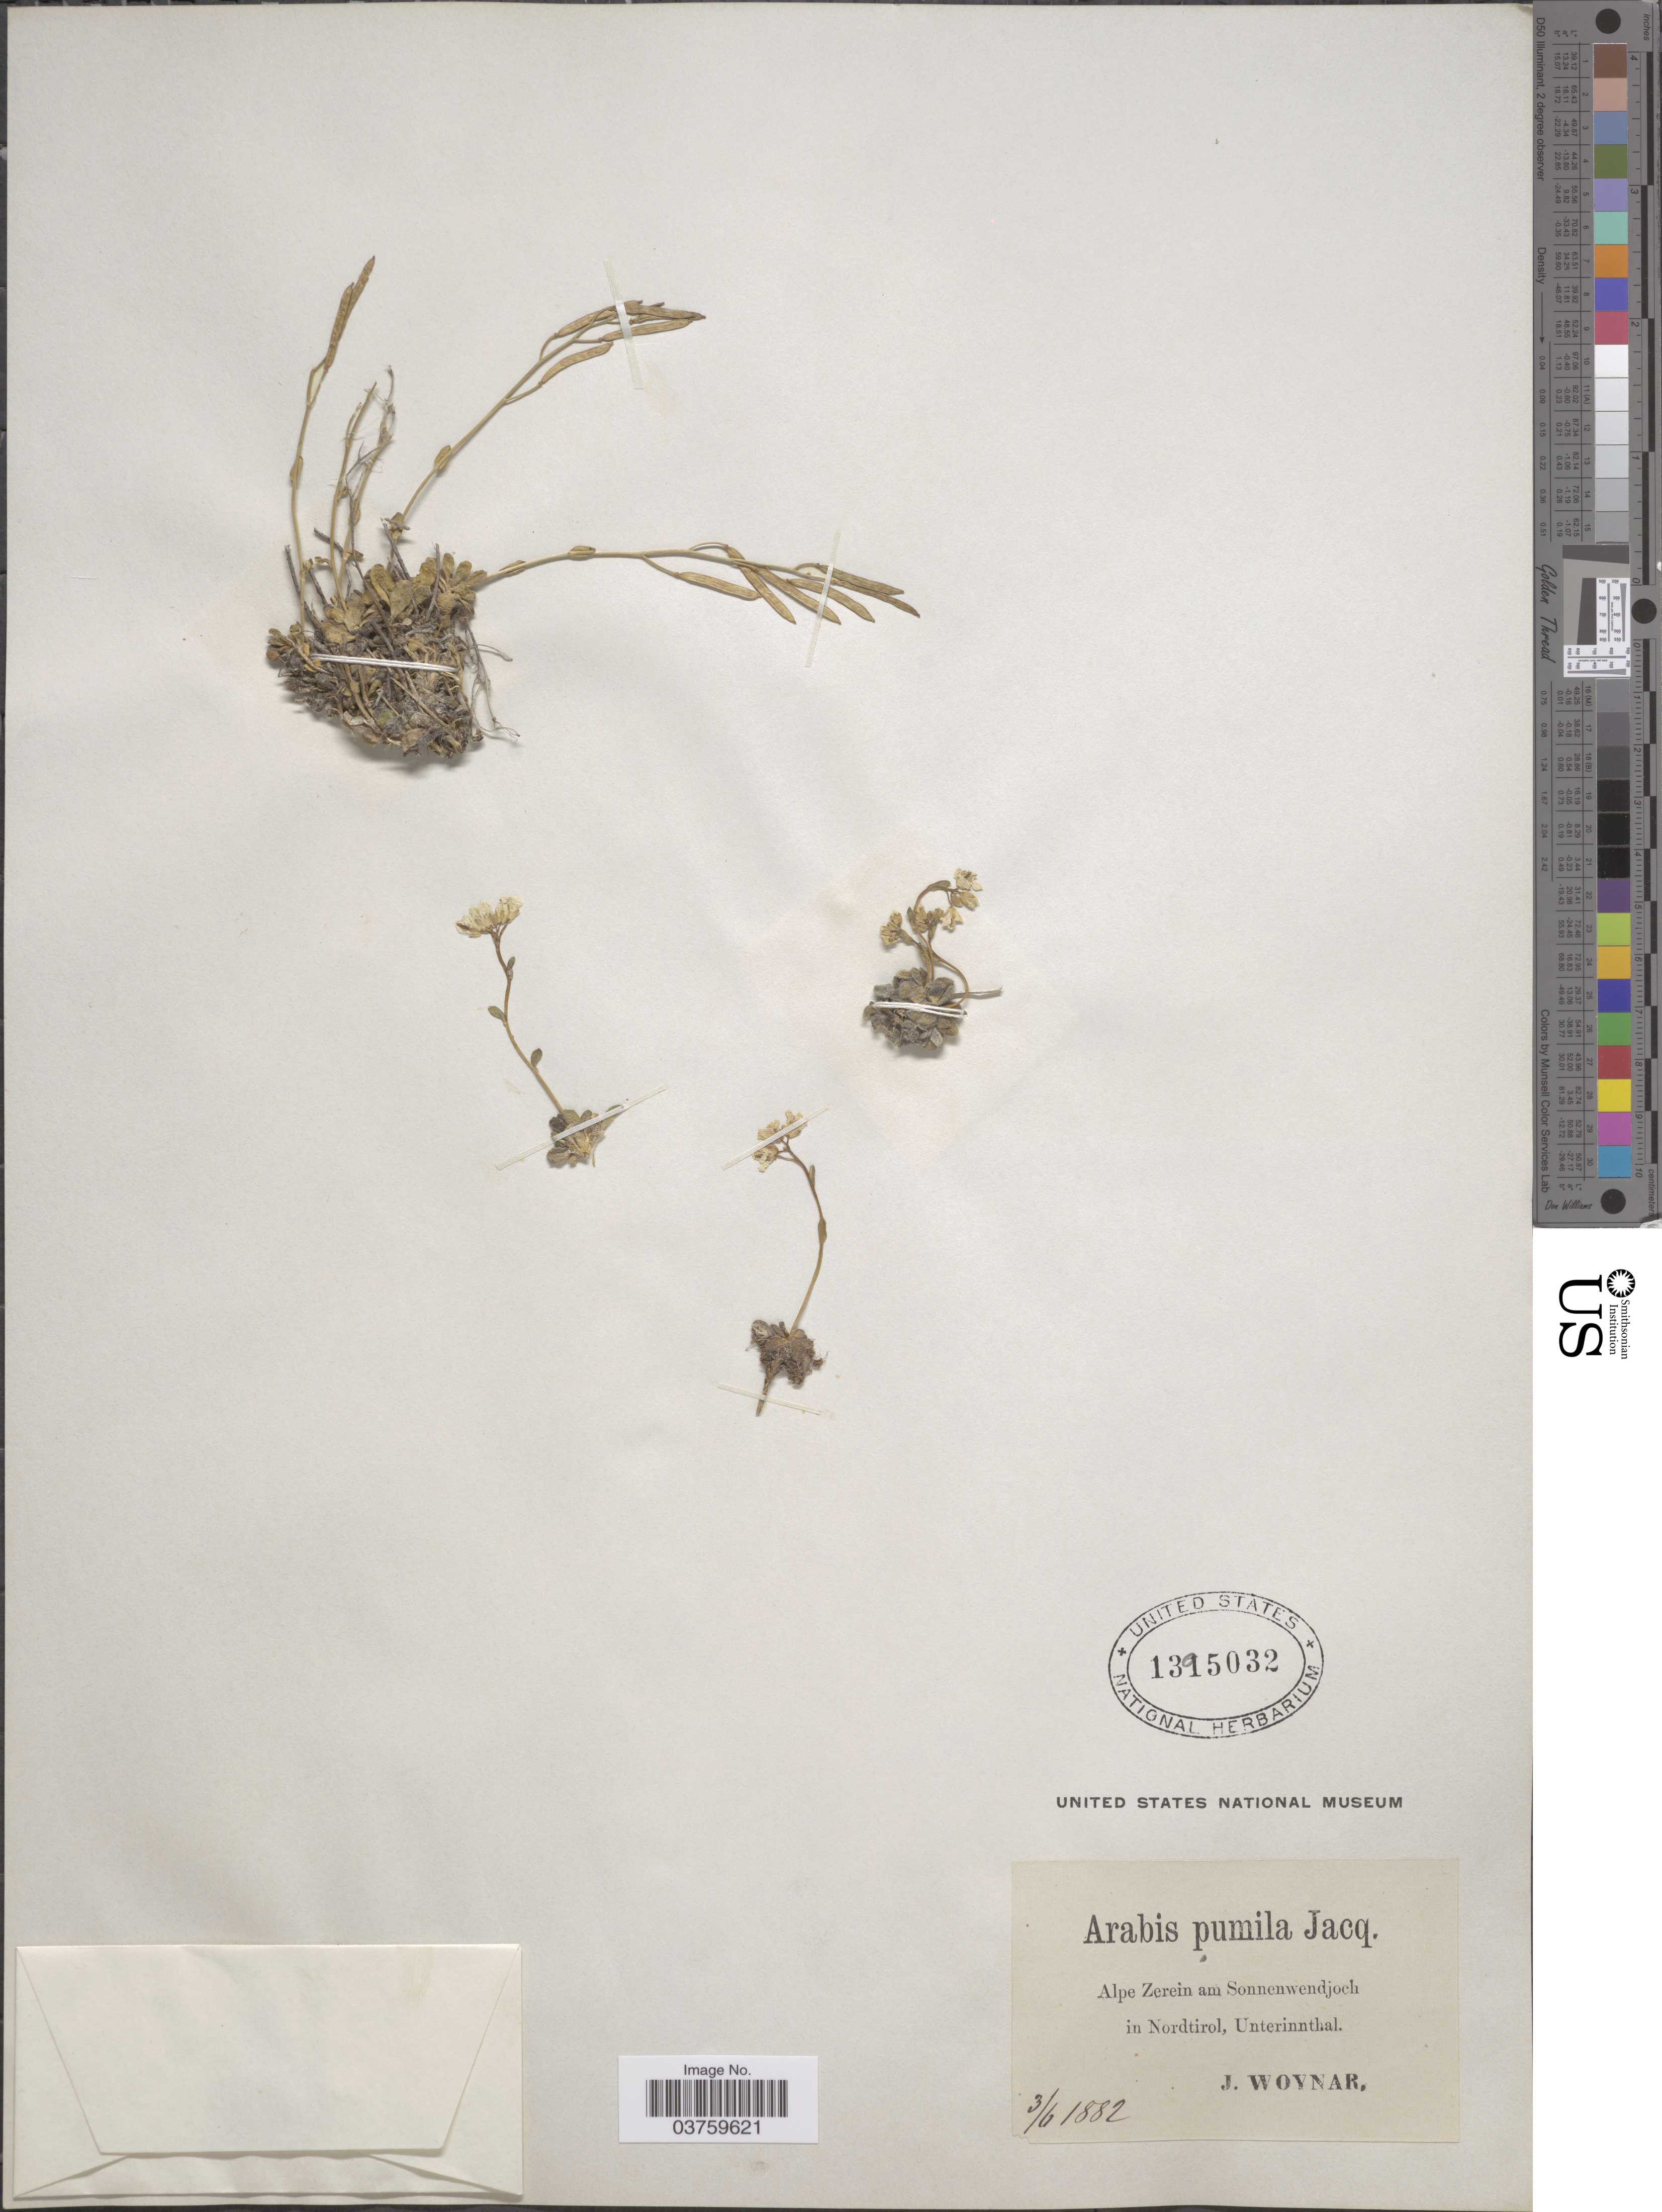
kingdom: Plantae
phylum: Tracheophyta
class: Magnoliopsida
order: Brassicales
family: Brassicaceae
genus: Arabis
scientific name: Arabis pumila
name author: Jacq.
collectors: J. Woynar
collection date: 1882-06-03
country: Austria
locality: Alpe Zerein am Sonnenwendjoch in Nordtirol, Unterinnthal.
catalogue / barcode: US 1395032